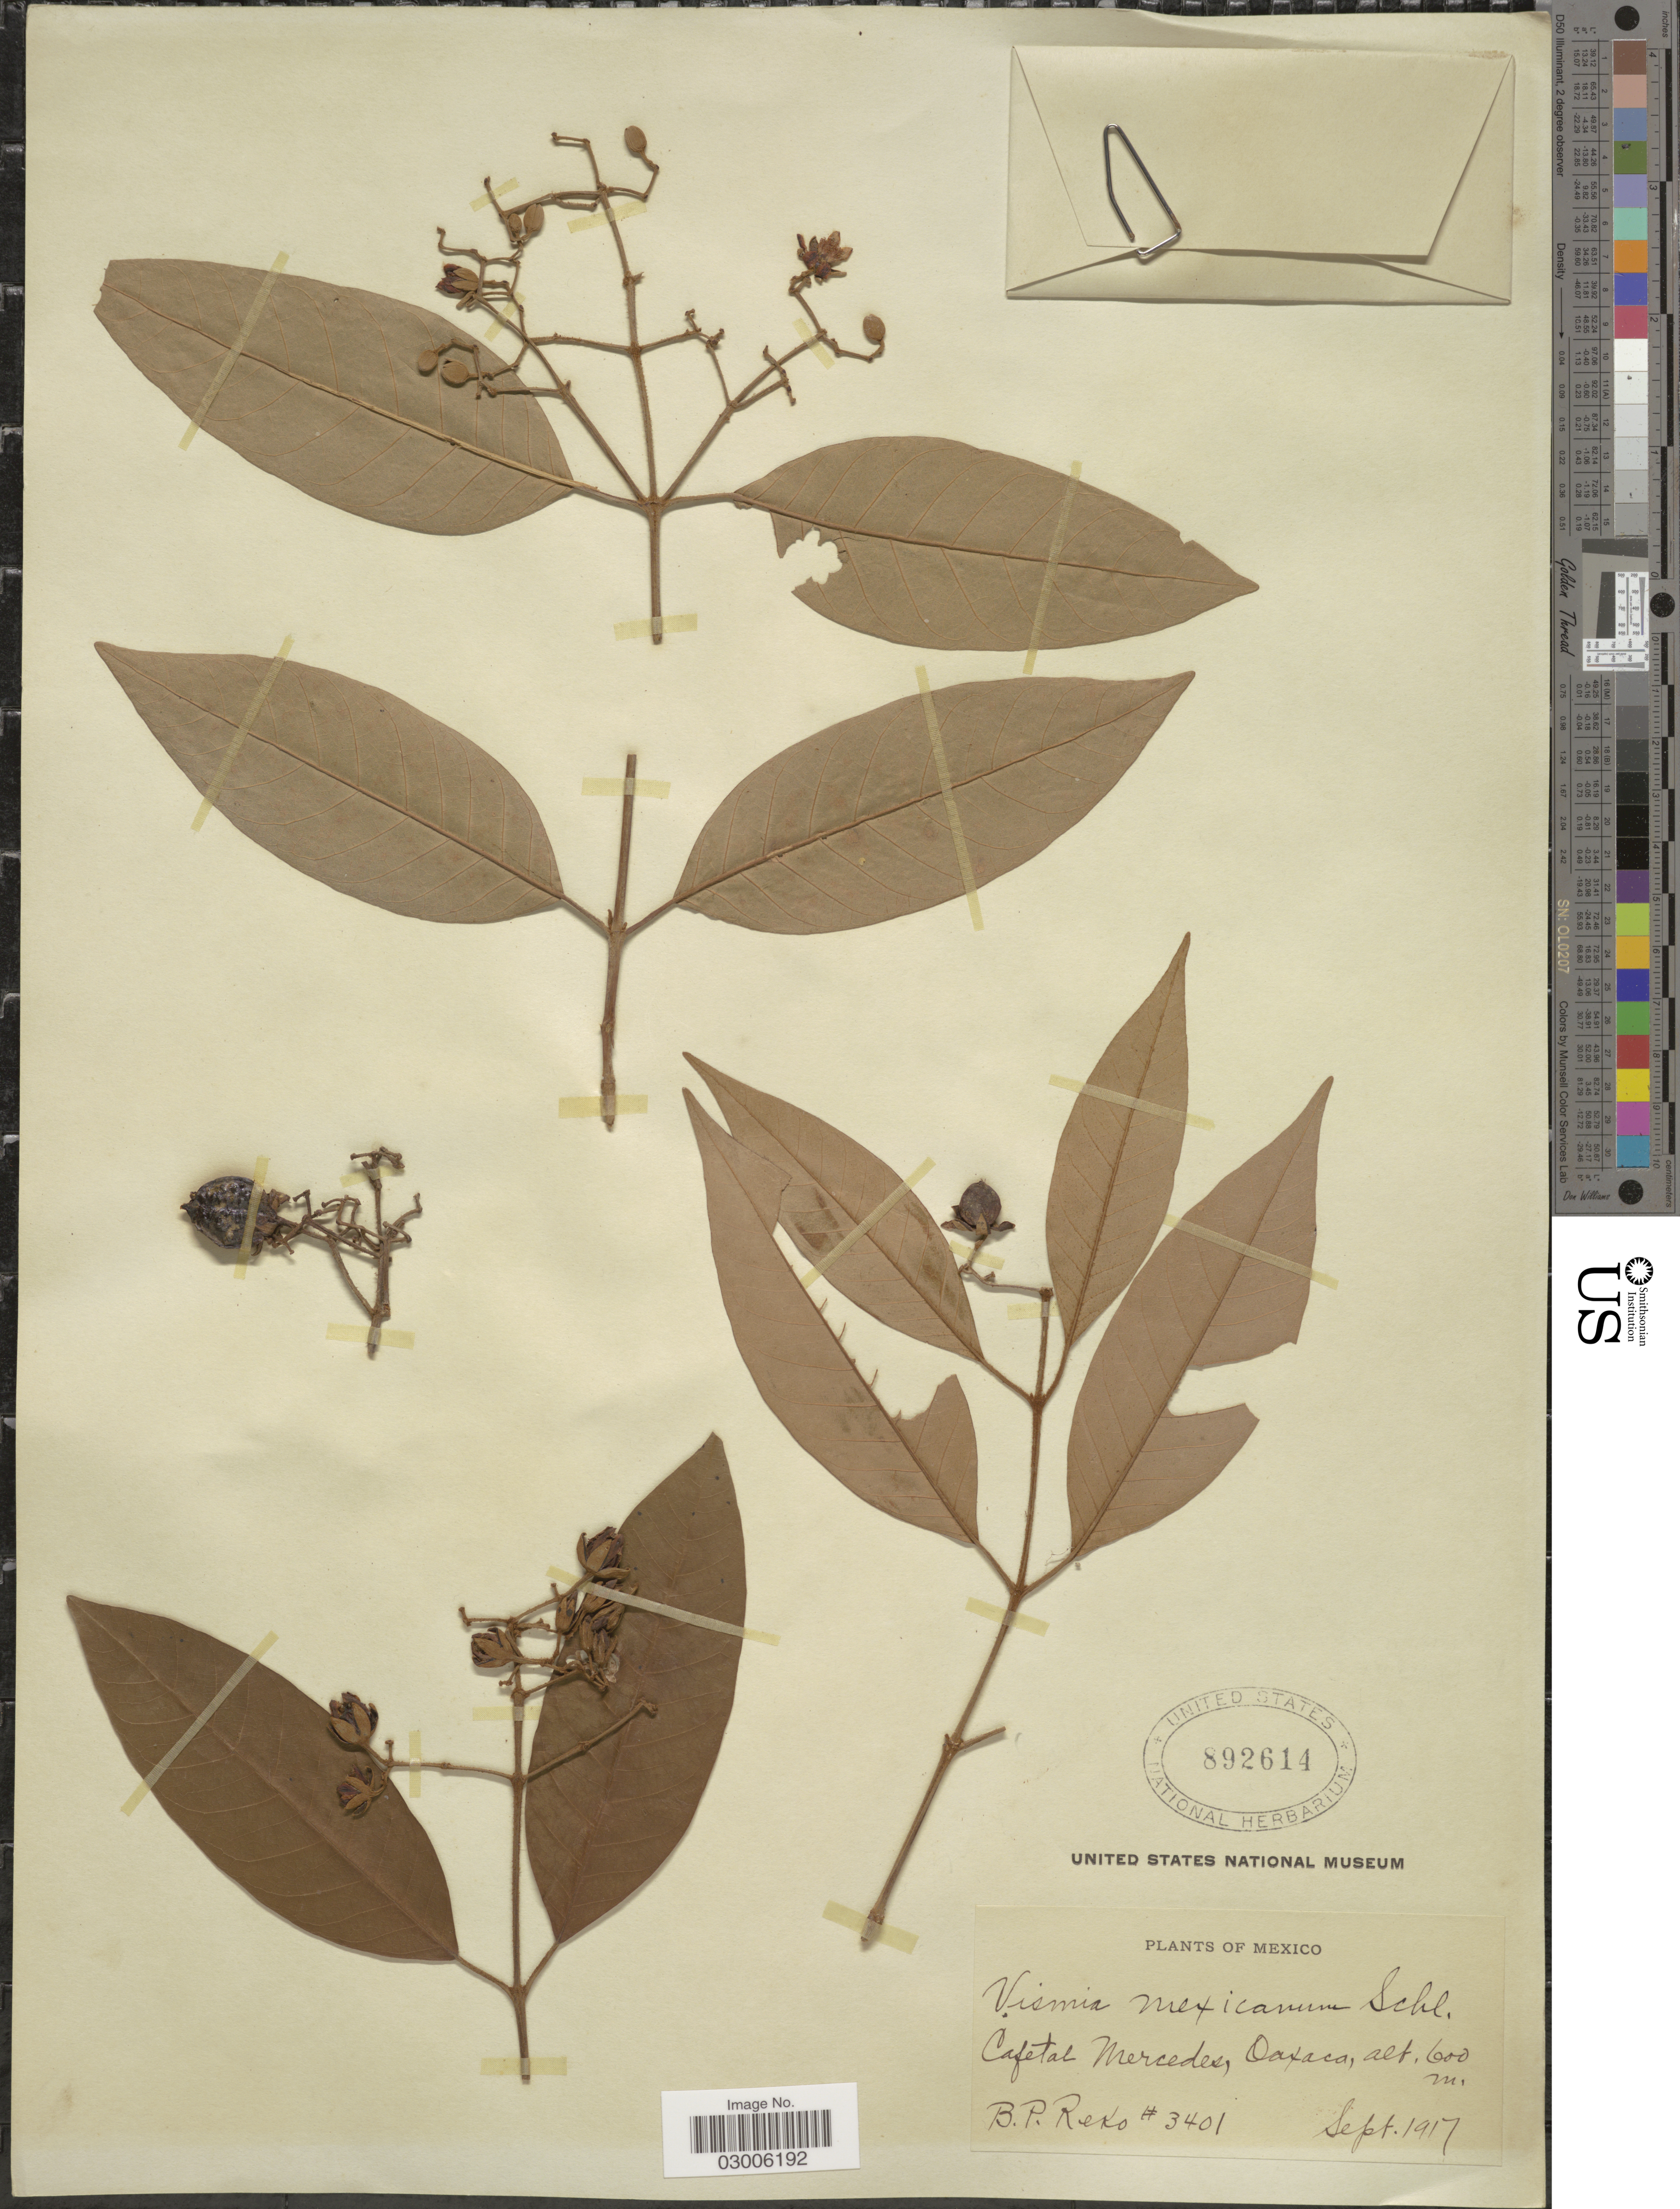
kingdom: Plantae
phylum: Tracheophyta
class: Magnoliopsida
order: Malpighiales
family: Hypericaceae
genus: Vismia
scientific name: Vismia baccifera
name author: (L.) Triana & Planch.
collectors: B. P. Reko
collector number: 3401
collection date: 1917-09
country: Mexico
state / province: Oaxaca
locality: Cafetal Mercedes.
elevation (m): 600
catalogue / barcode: US 892614